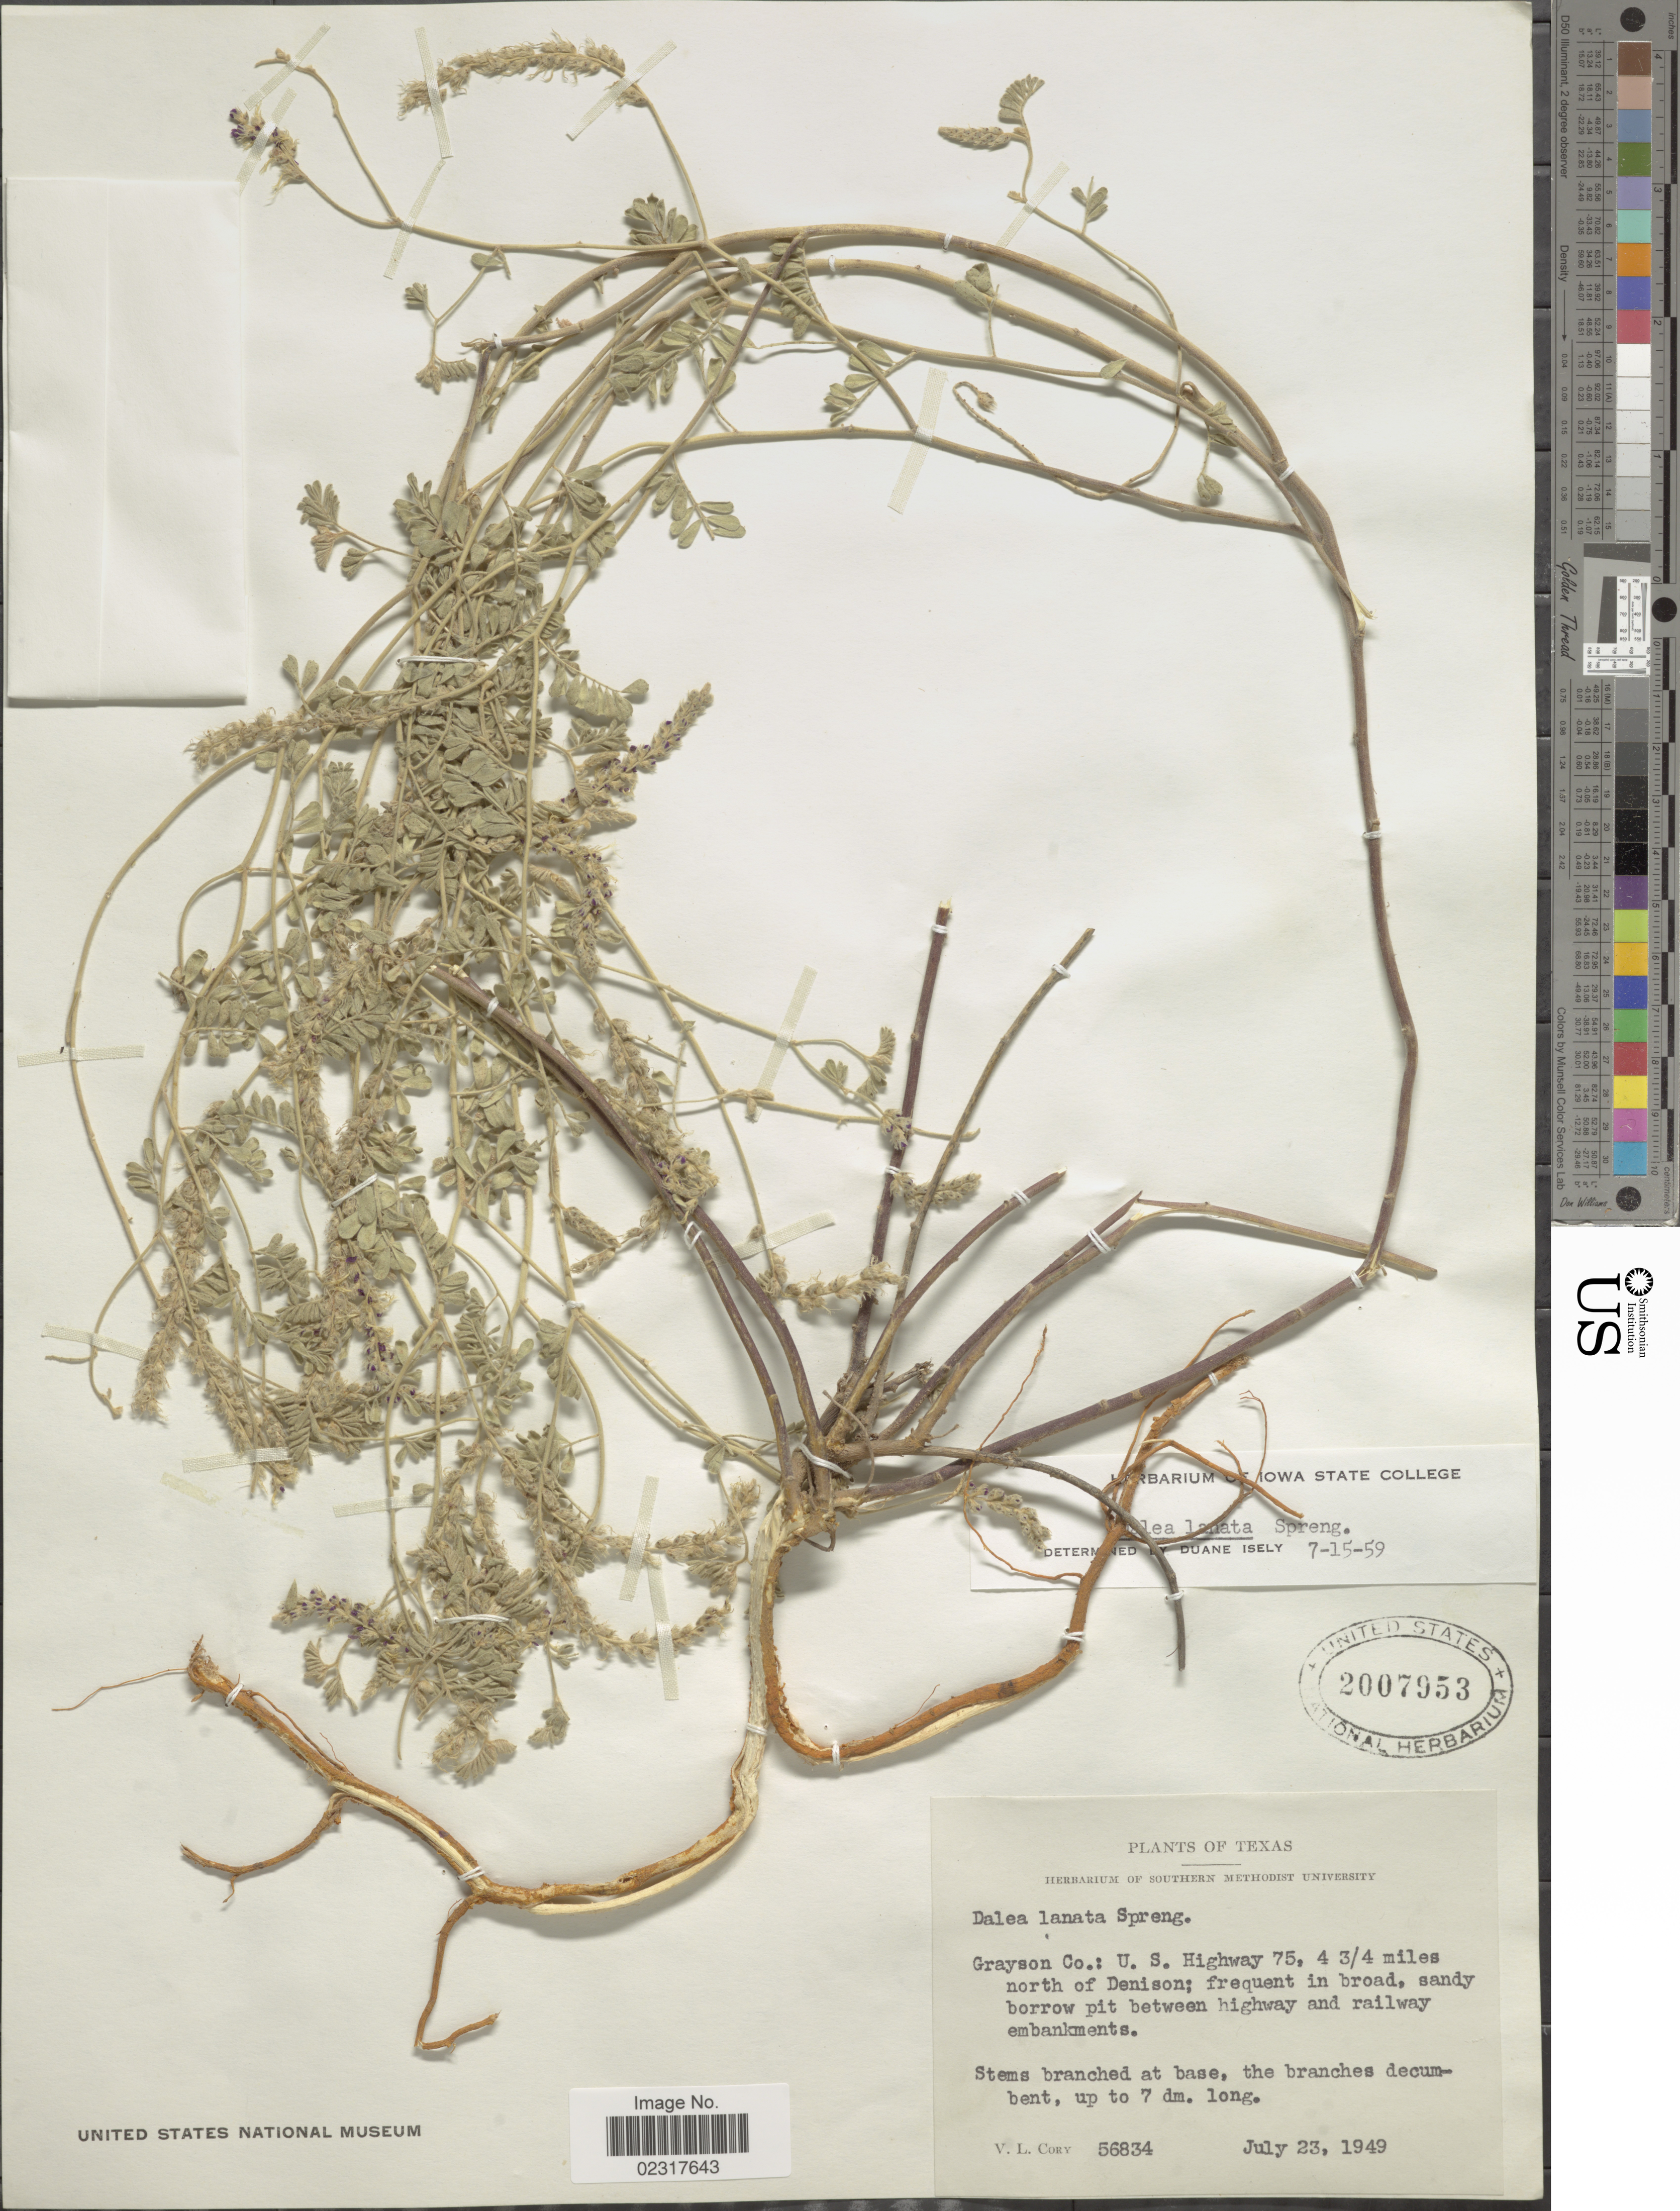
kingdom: Plantae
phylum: Tracheophyta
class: Magnoliopsida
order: Fabales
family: Fabaceae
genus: Dalea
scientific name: Dalea lanata var. lanata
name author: Spreng.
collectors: V. Cory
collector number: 56834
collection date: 1949-07-23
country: United States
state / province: Texas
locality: Grayson Co., U.S. Highway 75, 4 3/4 miles north of Denison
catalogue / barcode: US 2007953